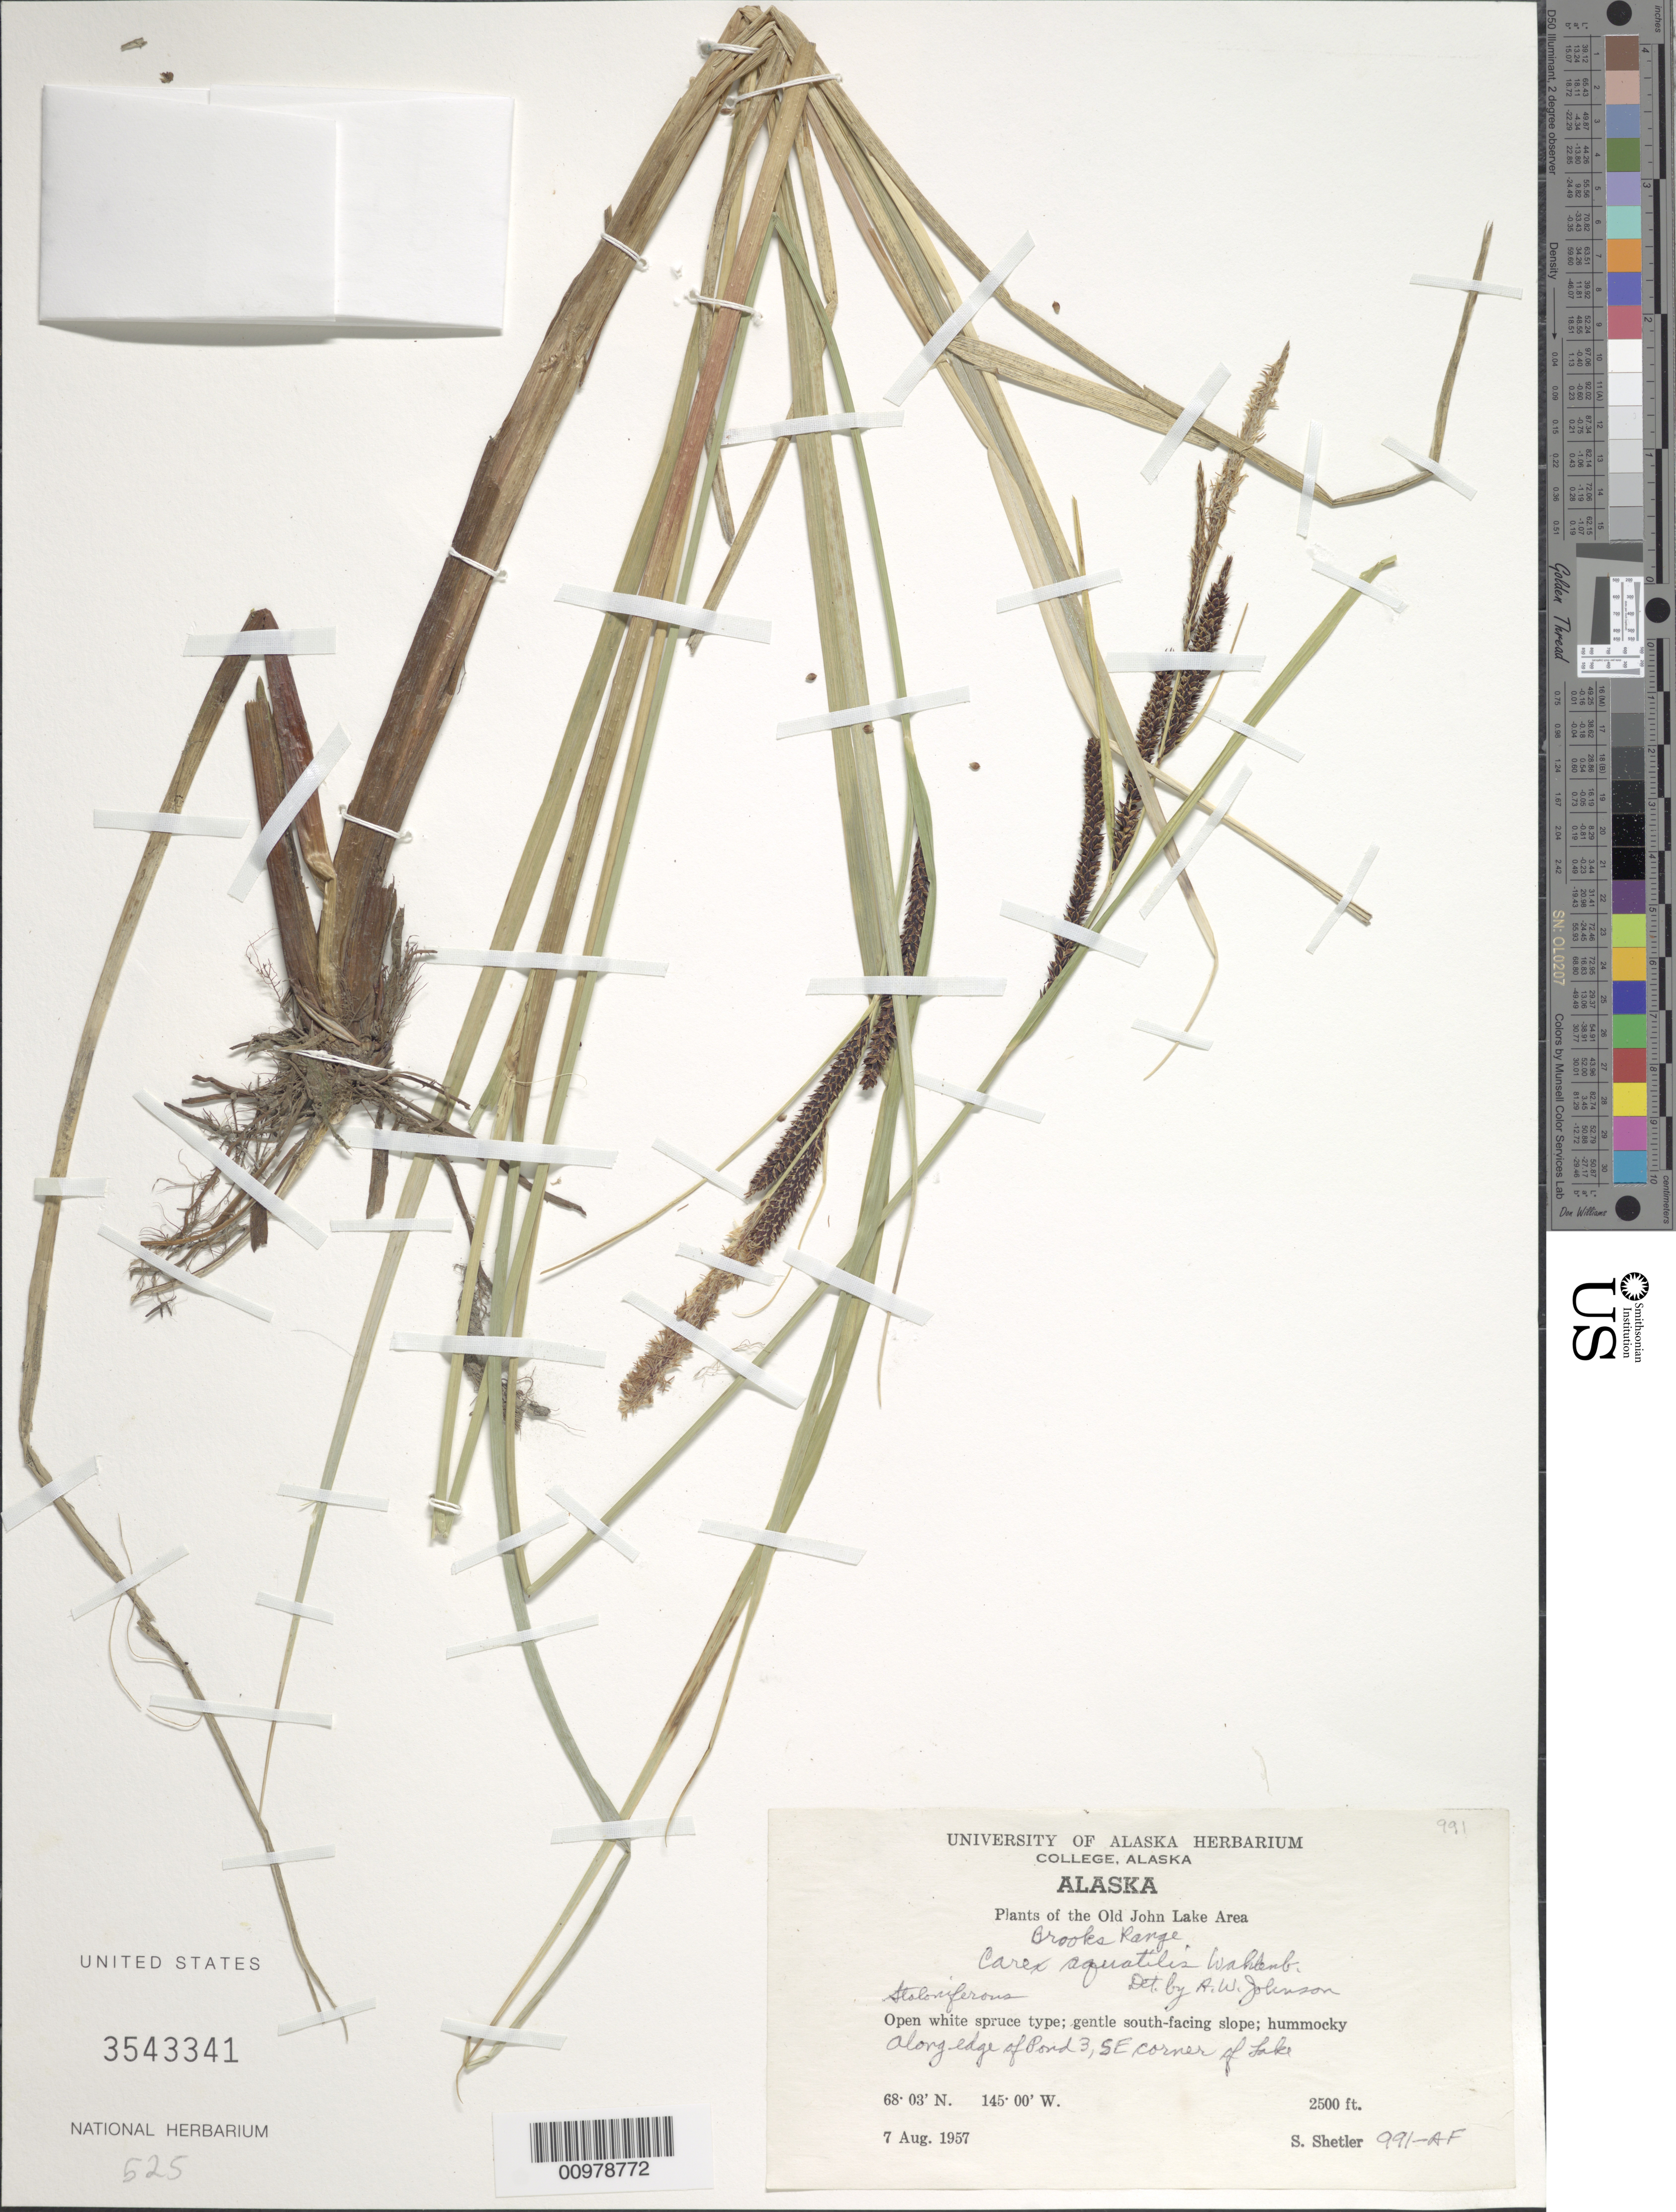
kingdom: Plantae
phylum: Tracheophyta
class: Liliopsida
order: Poales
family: Cyperaceae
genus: Carex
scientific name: Carex aquatilis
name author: Wahlenb.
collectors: S. Shetler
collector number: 991-AF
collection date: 1957-08-07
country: United States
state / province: Alaska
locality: The Old John Lake Area, Brooks Range, gentle south-facing slope; hummocky, along edge of pond 3, SE corner of Lake.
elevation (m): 762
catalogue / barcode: US 3543341